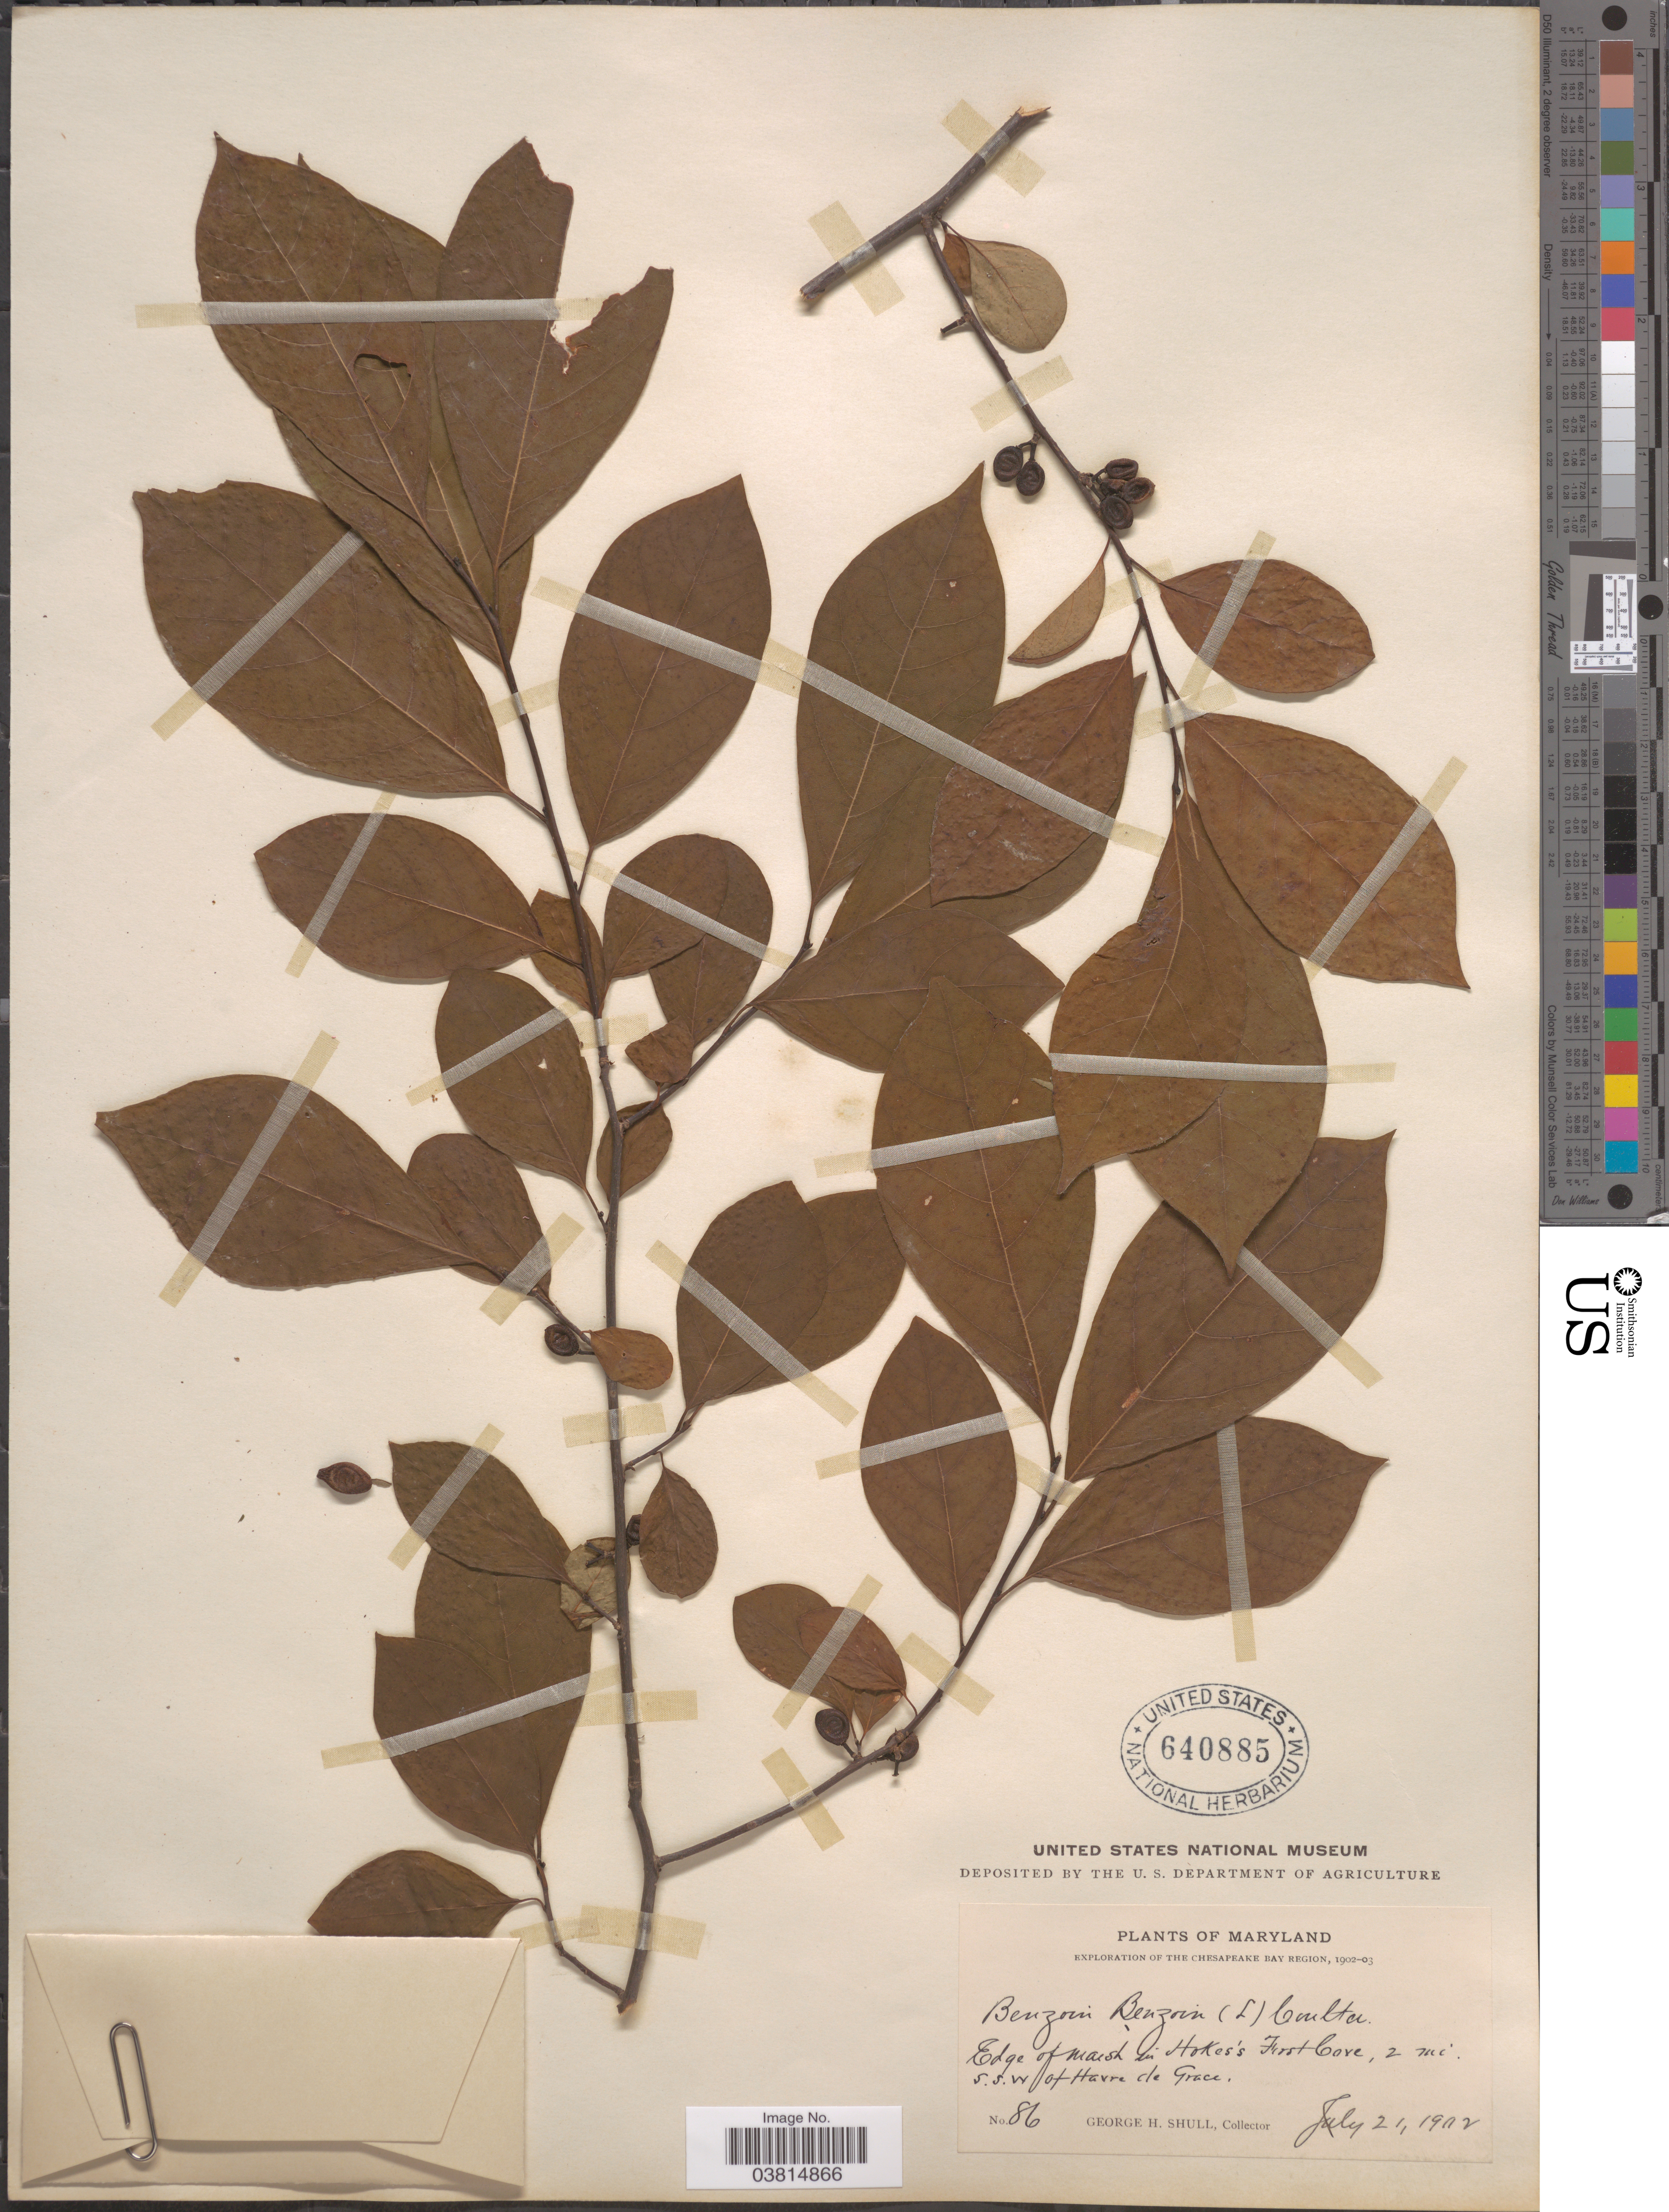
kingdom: Plantae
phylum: Tracheophyta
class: Magnoliopsida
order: Laurales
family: Lauraceae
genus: Lindera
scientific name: Lindera benzoin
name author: (L.) Blume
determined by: Strong, Mark T., (BOT), Smithsonian Institution - National Museum of Natural History (UNITED STATES)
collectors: G. H. Shull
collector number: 86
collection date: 1902-07-21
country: United States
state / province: Maryland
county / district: Harford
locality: The Chesapeake Bay Region. Edge of marsh in Hokes's First Cove, 2 mi. S.S.W. of Havre de Grace.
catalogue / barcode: US 640885